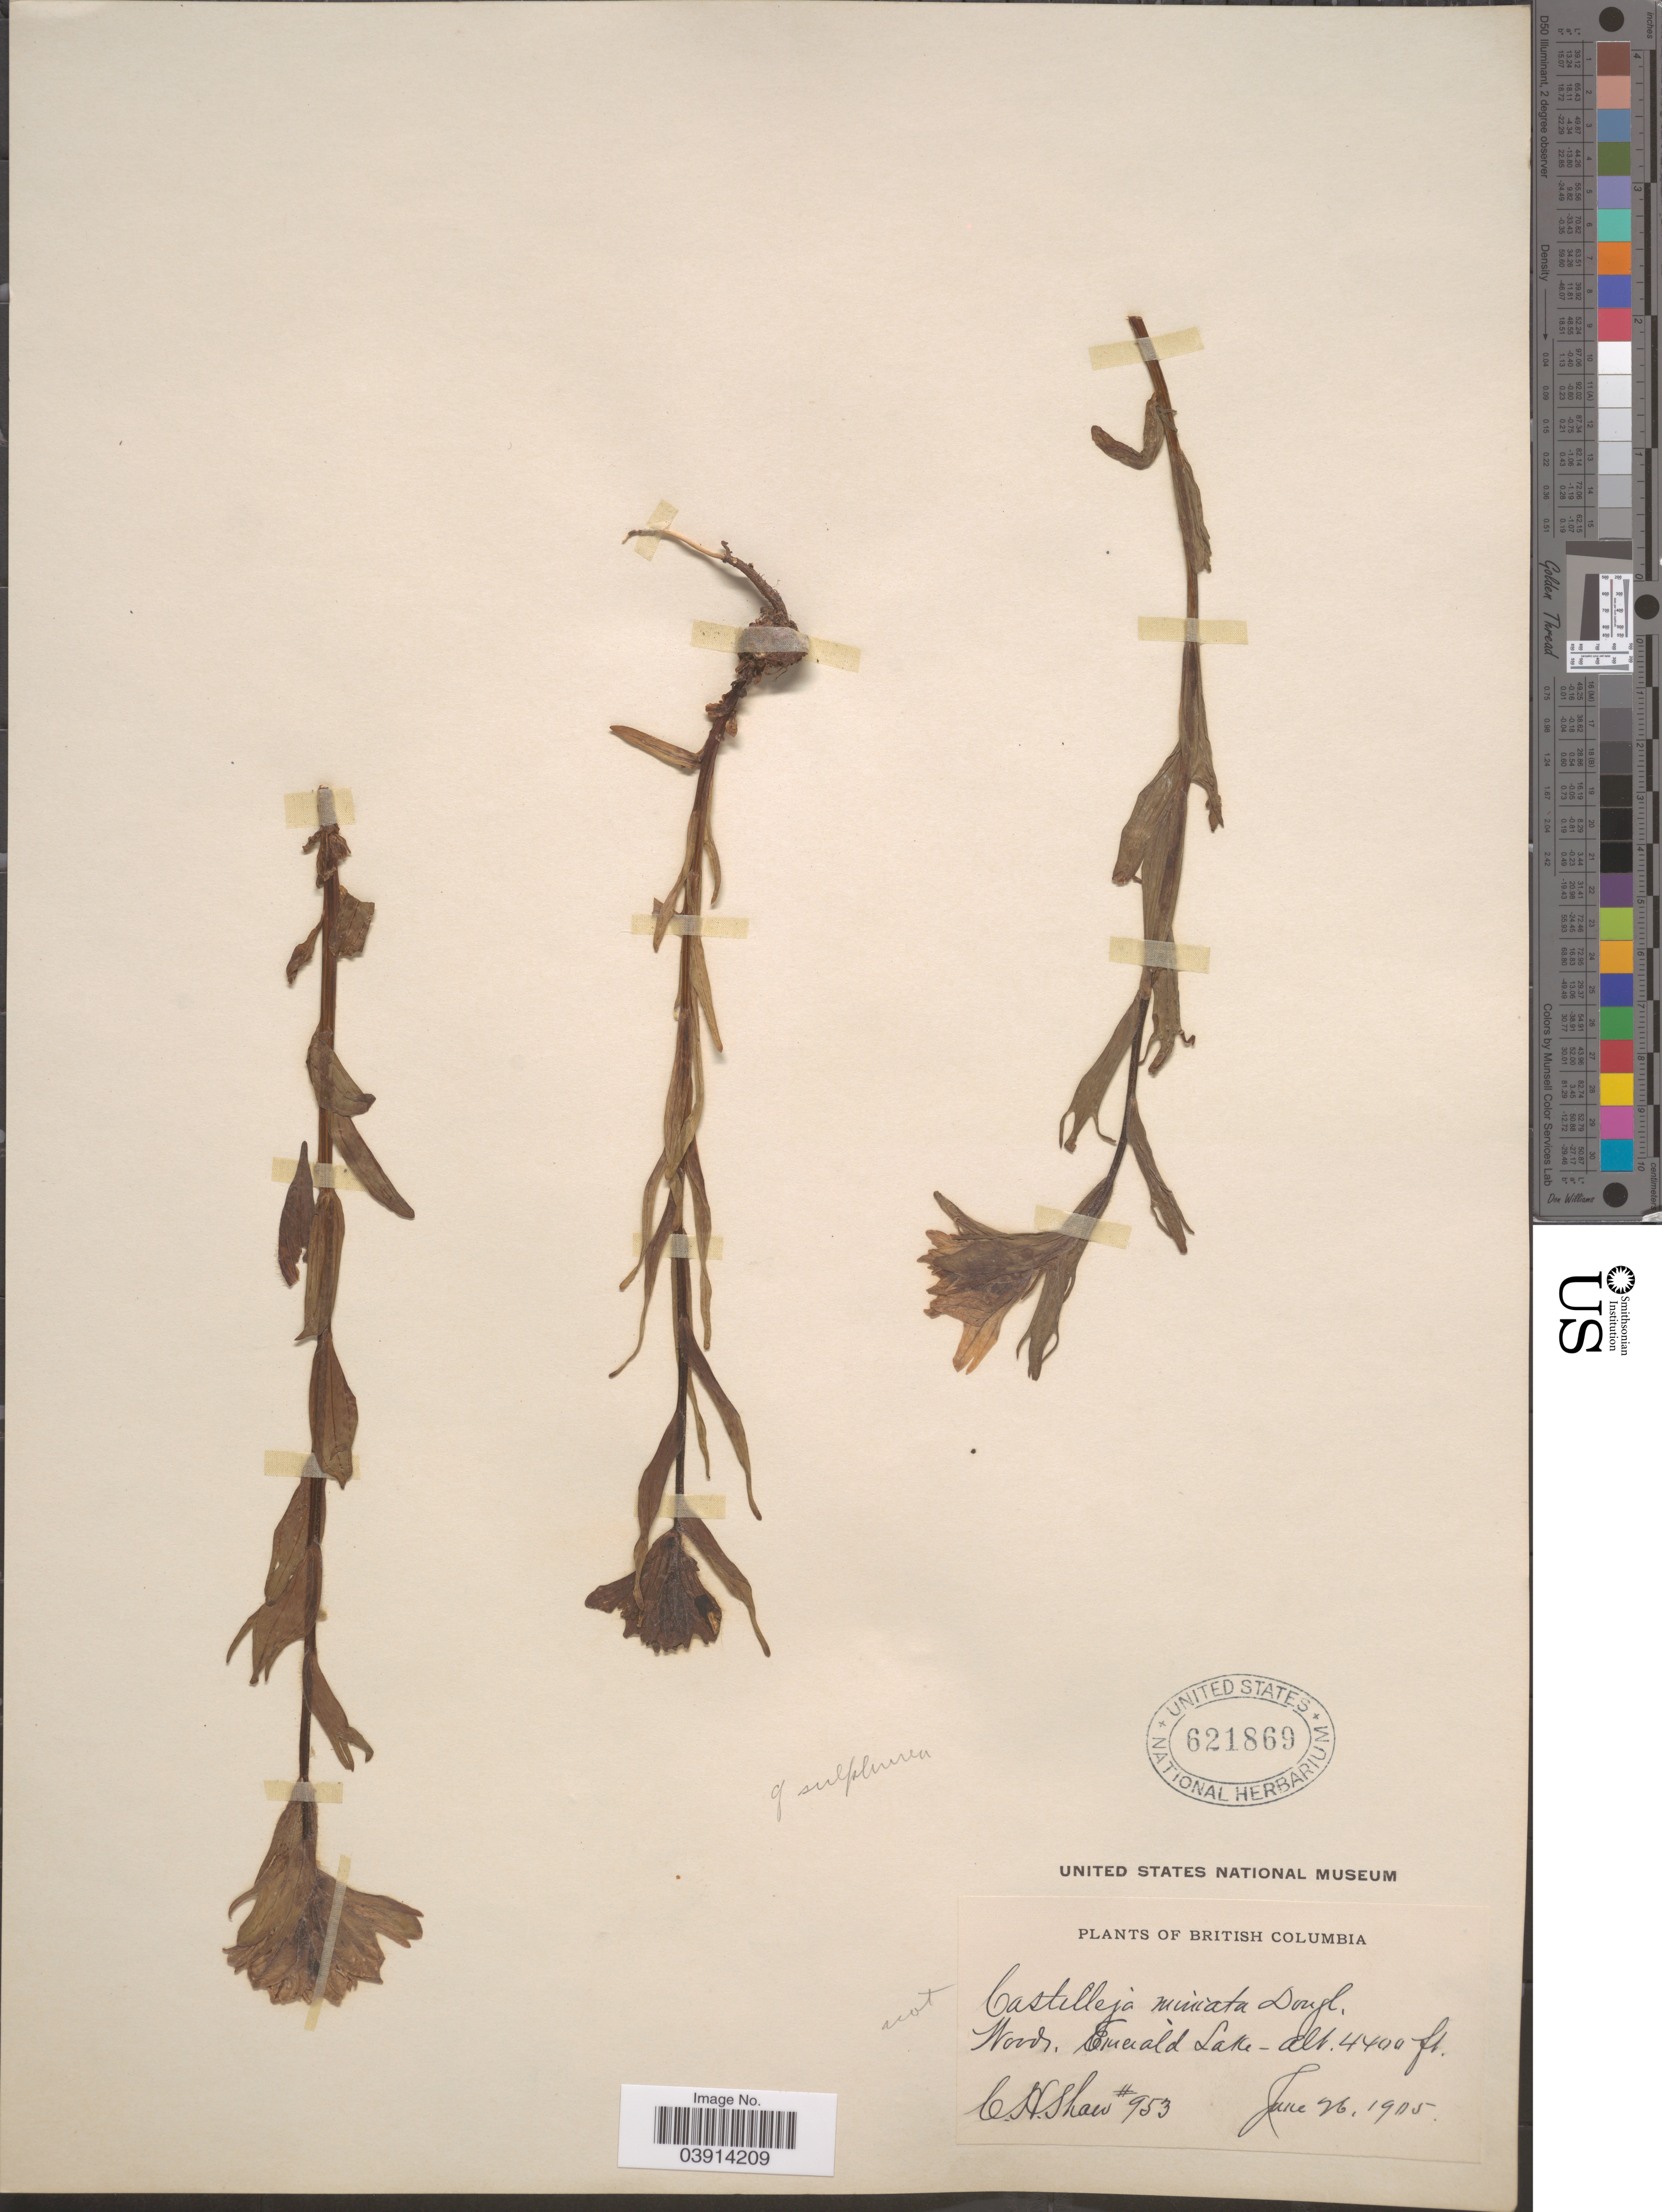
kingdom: Plantae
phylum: Tracheophyta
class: Magnoliopsida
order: Lamiales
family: Orobanchaceae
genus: Castilleja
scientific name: Castilleja septentrionalis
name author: Lindl.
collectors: C. H. Shaw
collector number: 953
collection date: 1905-06-26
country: Canada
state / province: British Columbia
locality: Emerald Lake.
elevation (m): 1341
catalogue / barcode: US 621869